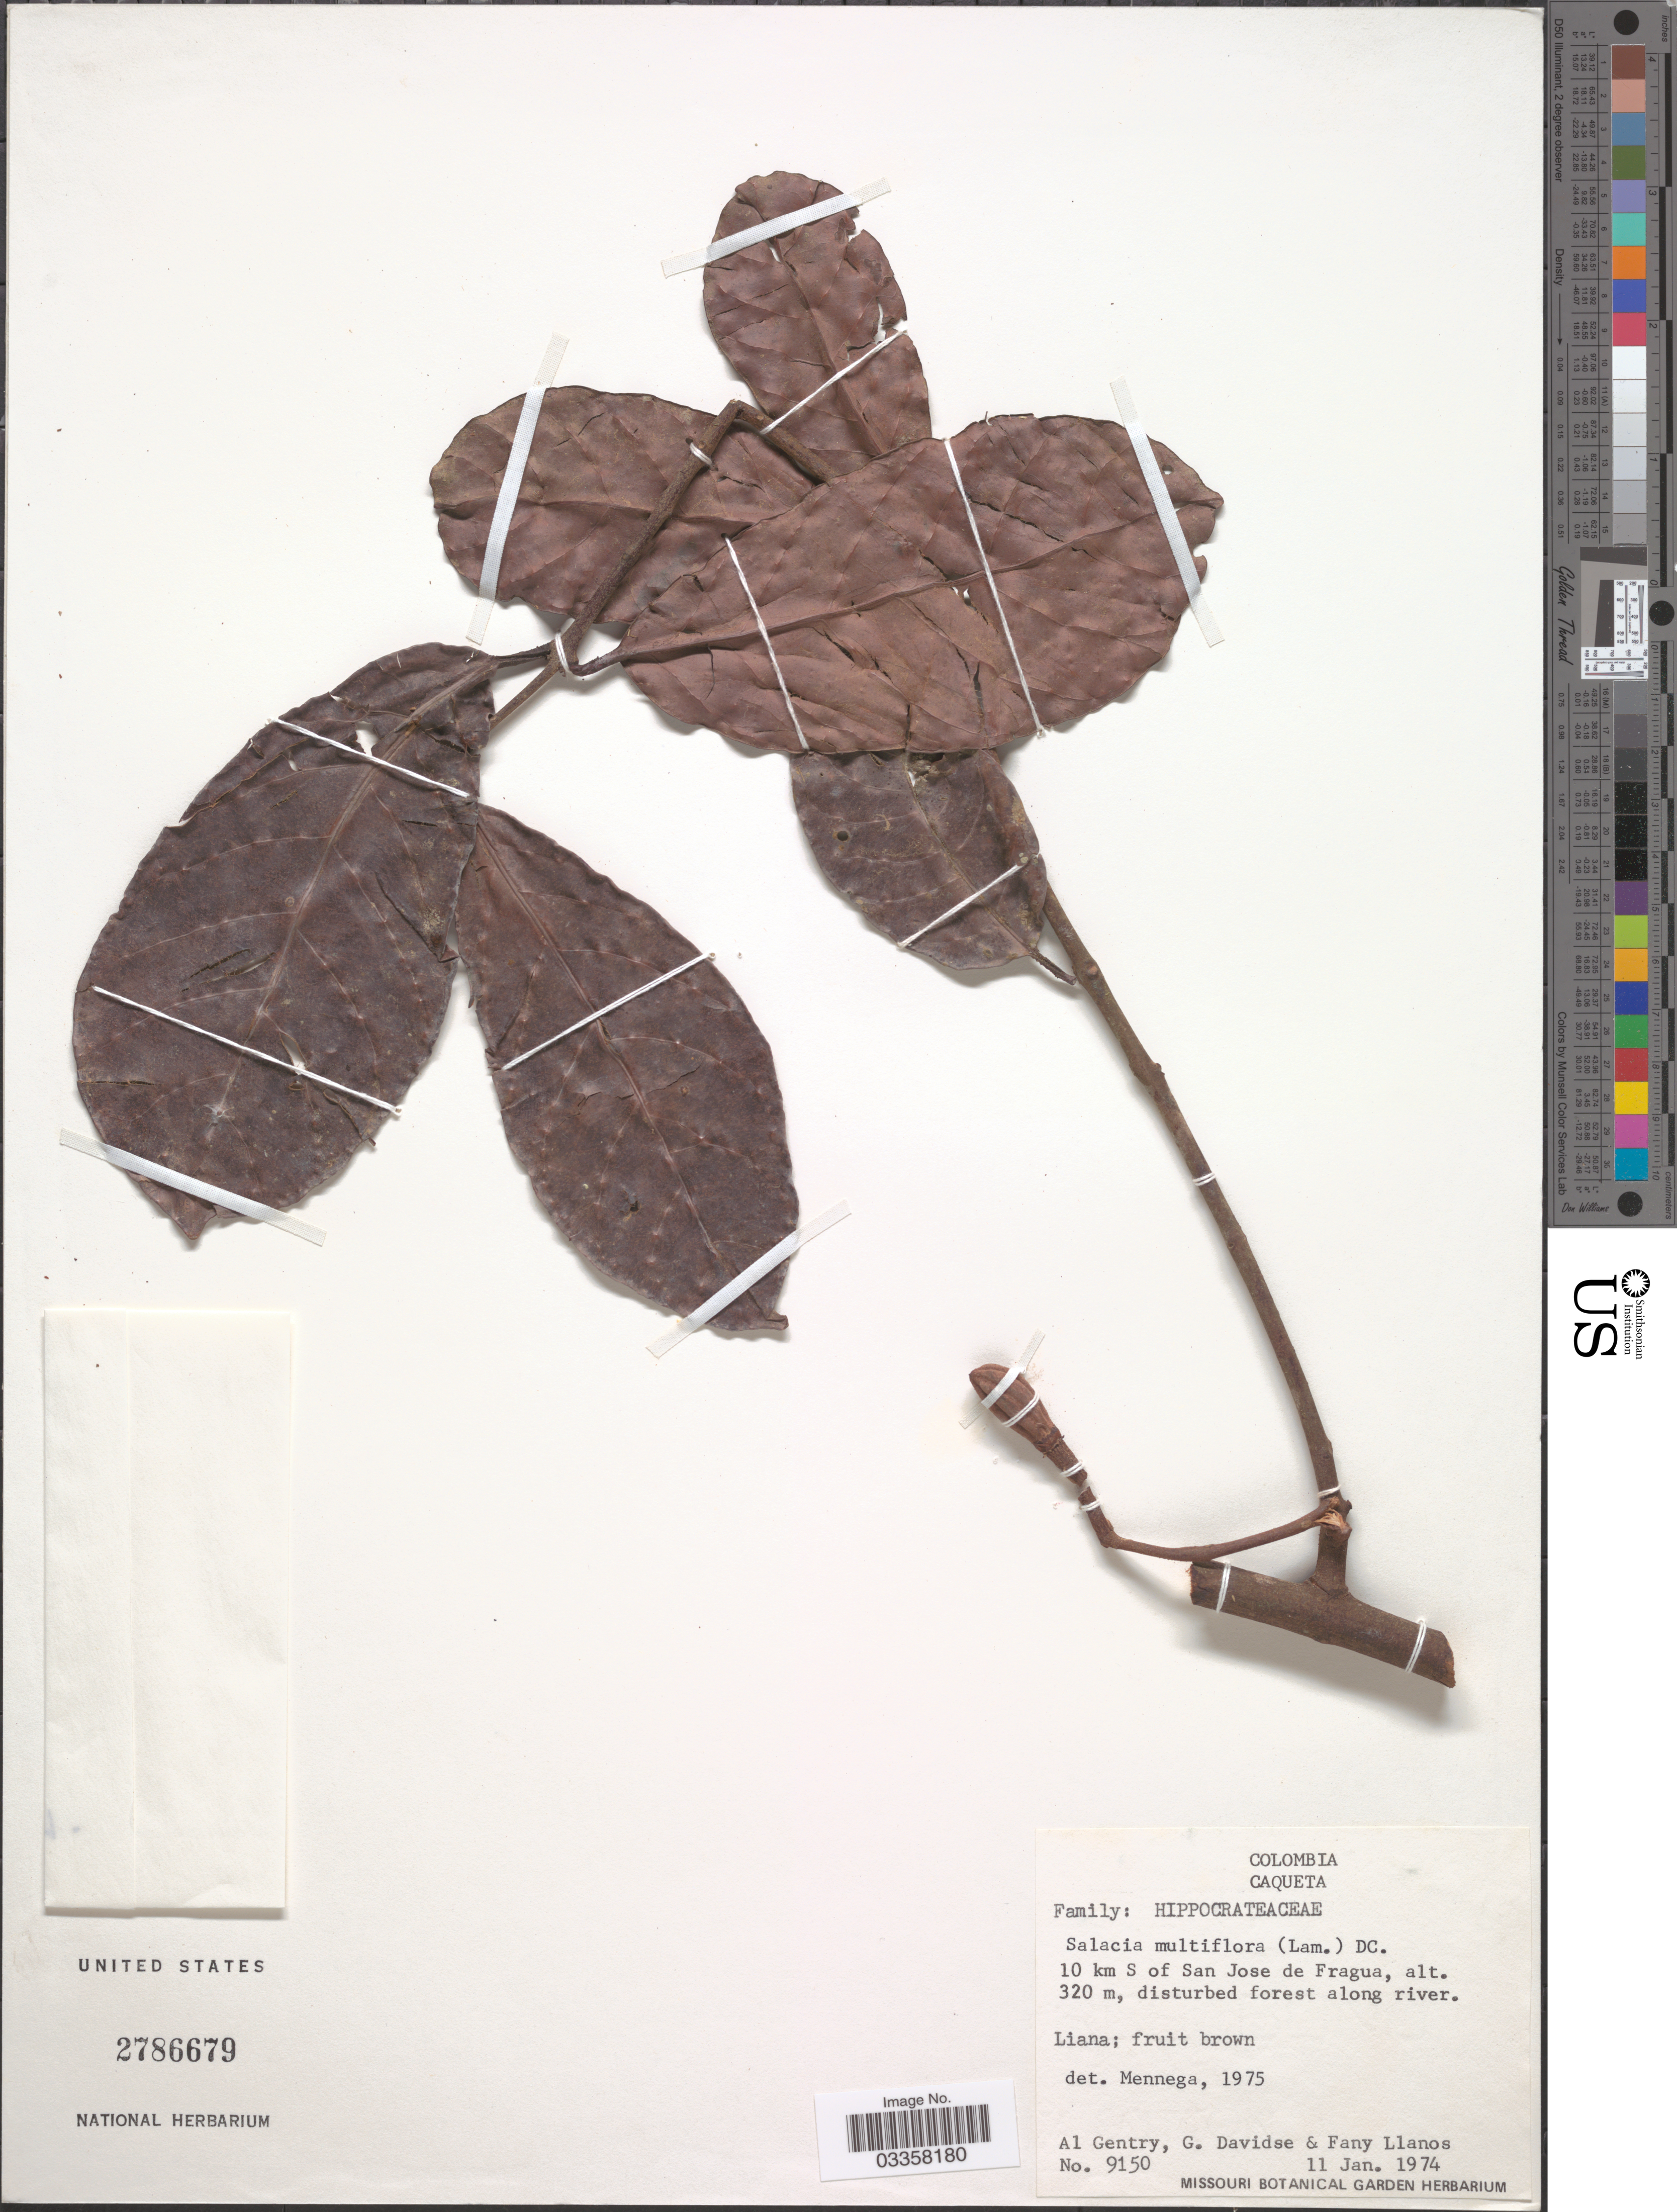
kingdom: Plantae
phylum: Tracheophyta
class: Magnoliopsida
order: Celastrales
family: Celastraceae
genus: Salacia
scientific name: Salacia multiflora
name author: (Lam.) DC.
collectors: A. H. Gentry, G. Davidse & F. Llanos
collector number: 9150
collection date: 1974-01-11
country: Colombia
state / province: Caquetá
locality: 10 km S of San Jose de Fragua.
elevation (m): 320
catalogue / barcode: US 2786679